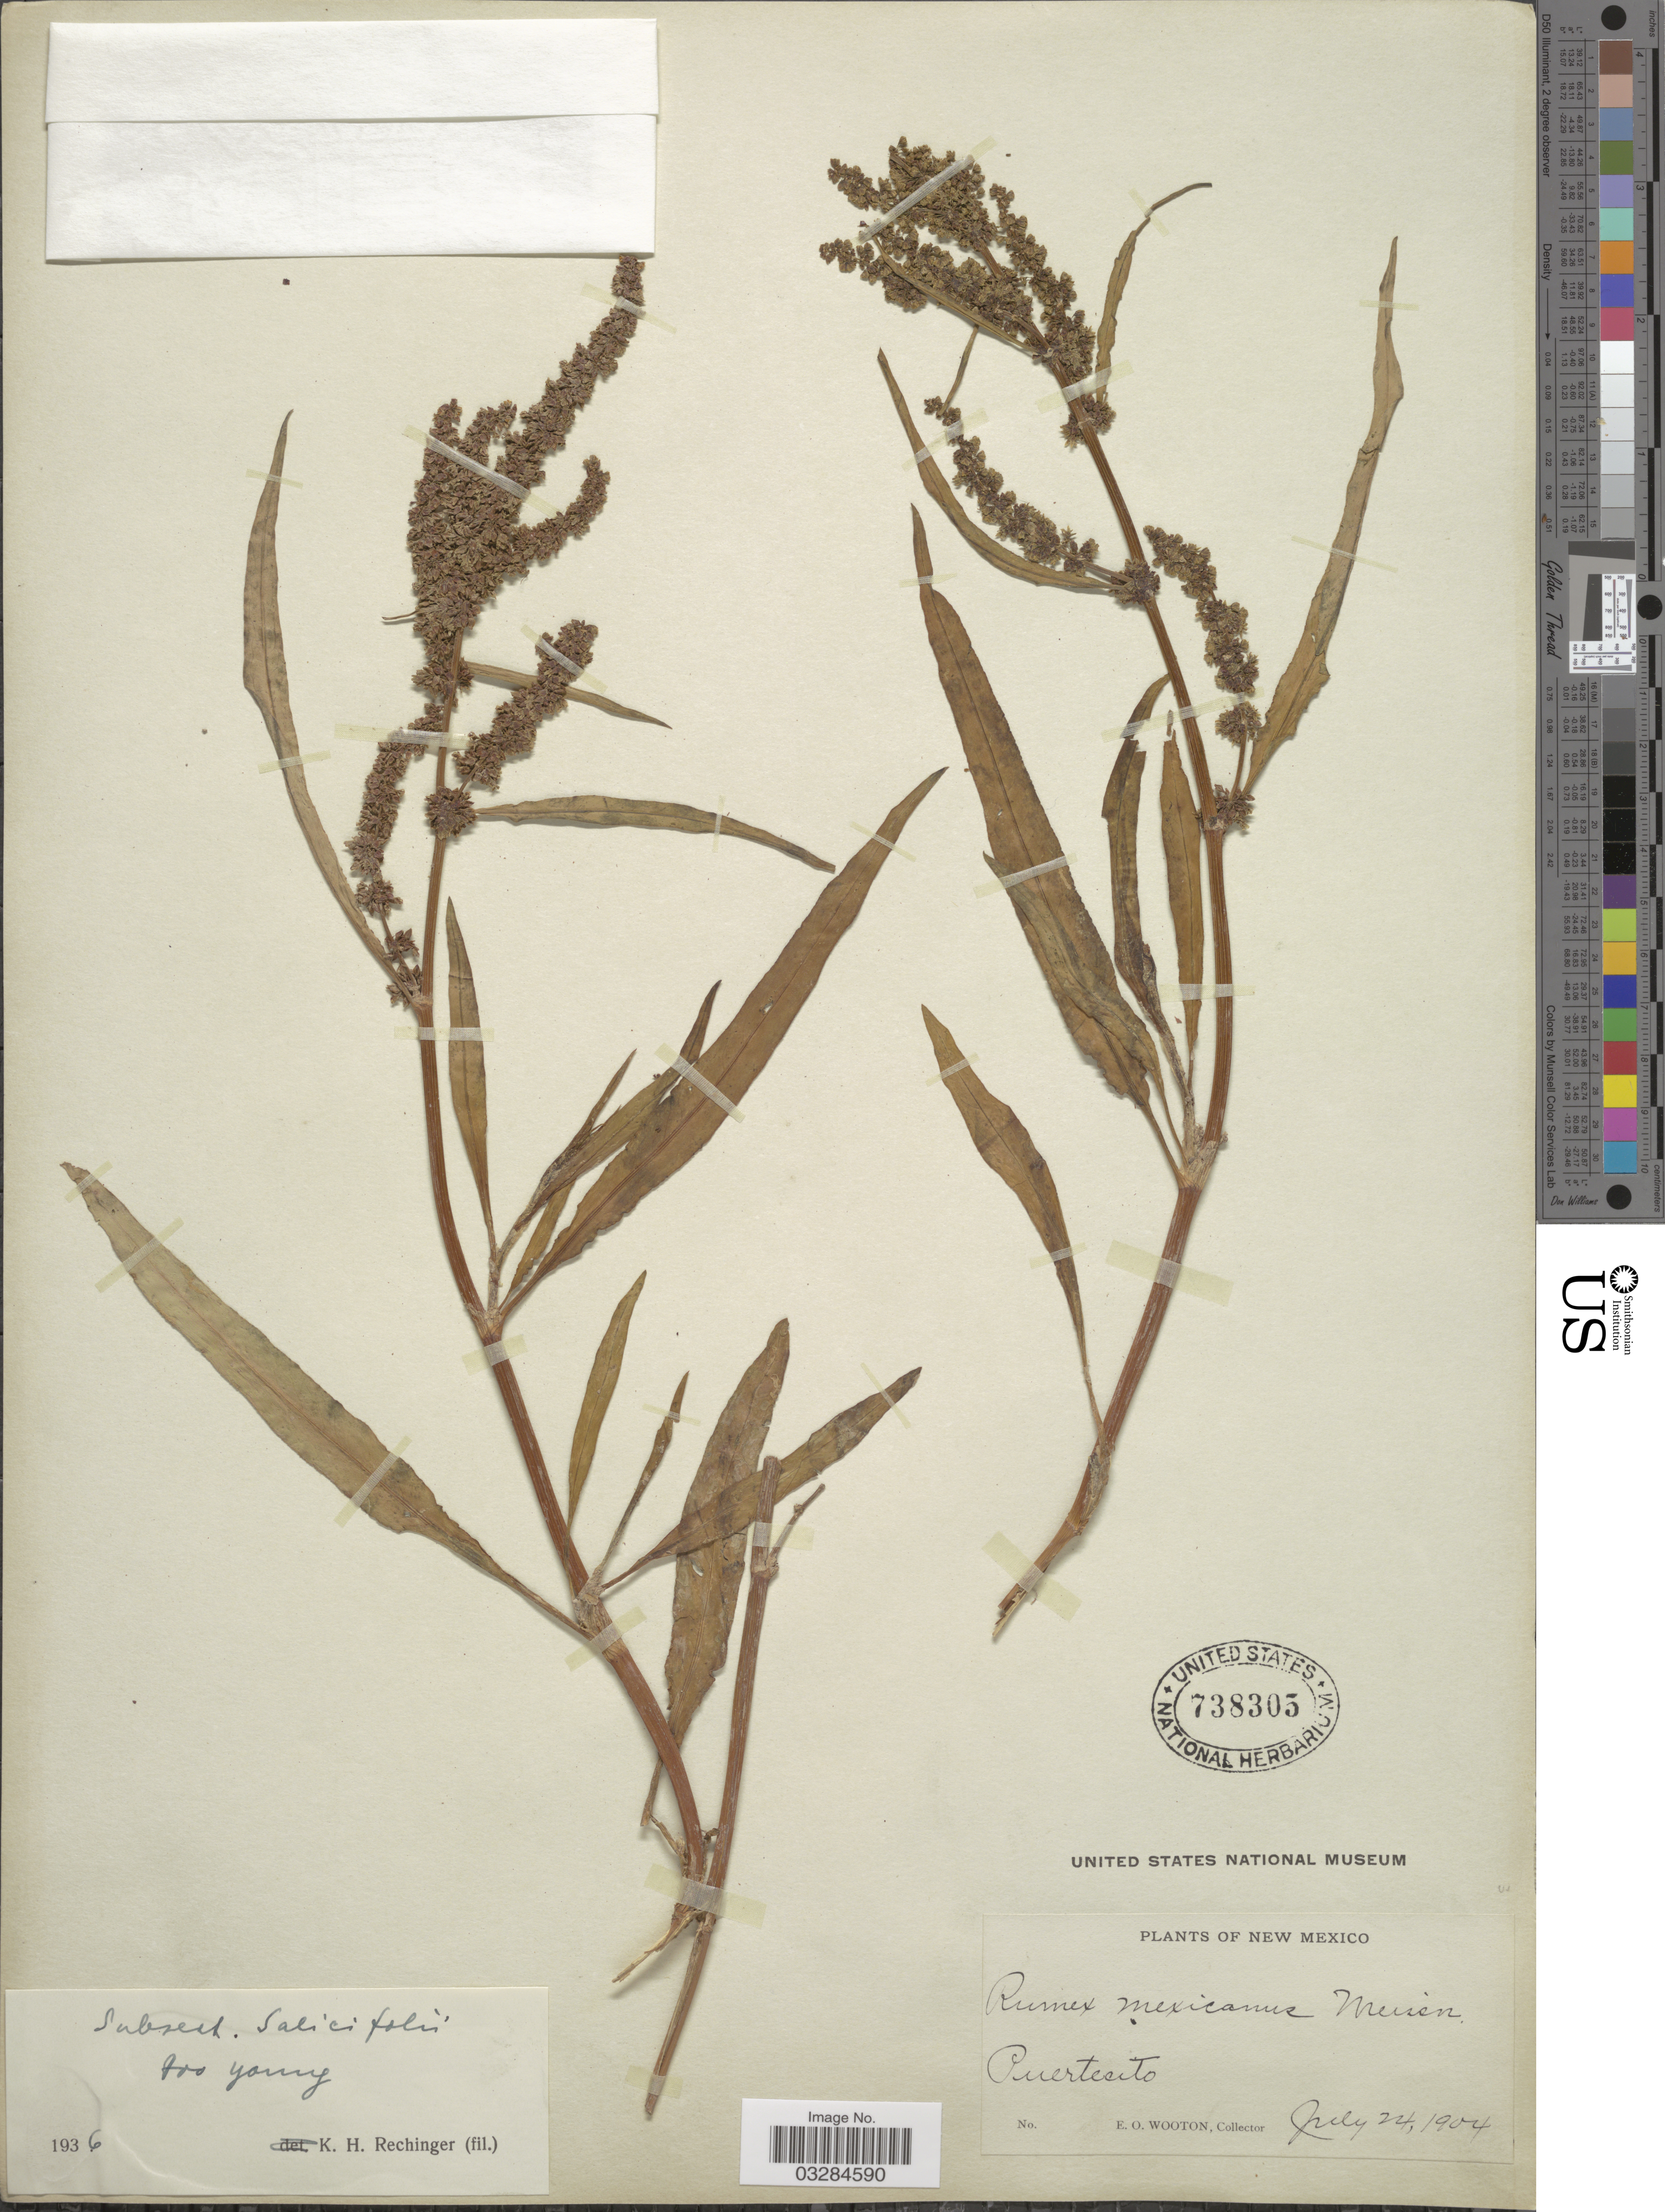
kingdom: Plantae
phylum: Tracheophyta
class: Magnoliopsida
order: Caryophyllales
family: Polygonaceae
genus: Rumex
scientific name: Rumex salicifolius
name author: Weinm.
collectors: E. O. Wooton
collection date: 1904-07-24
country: United States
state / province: New Mexico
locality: Puertecito.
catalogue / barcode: US 738305